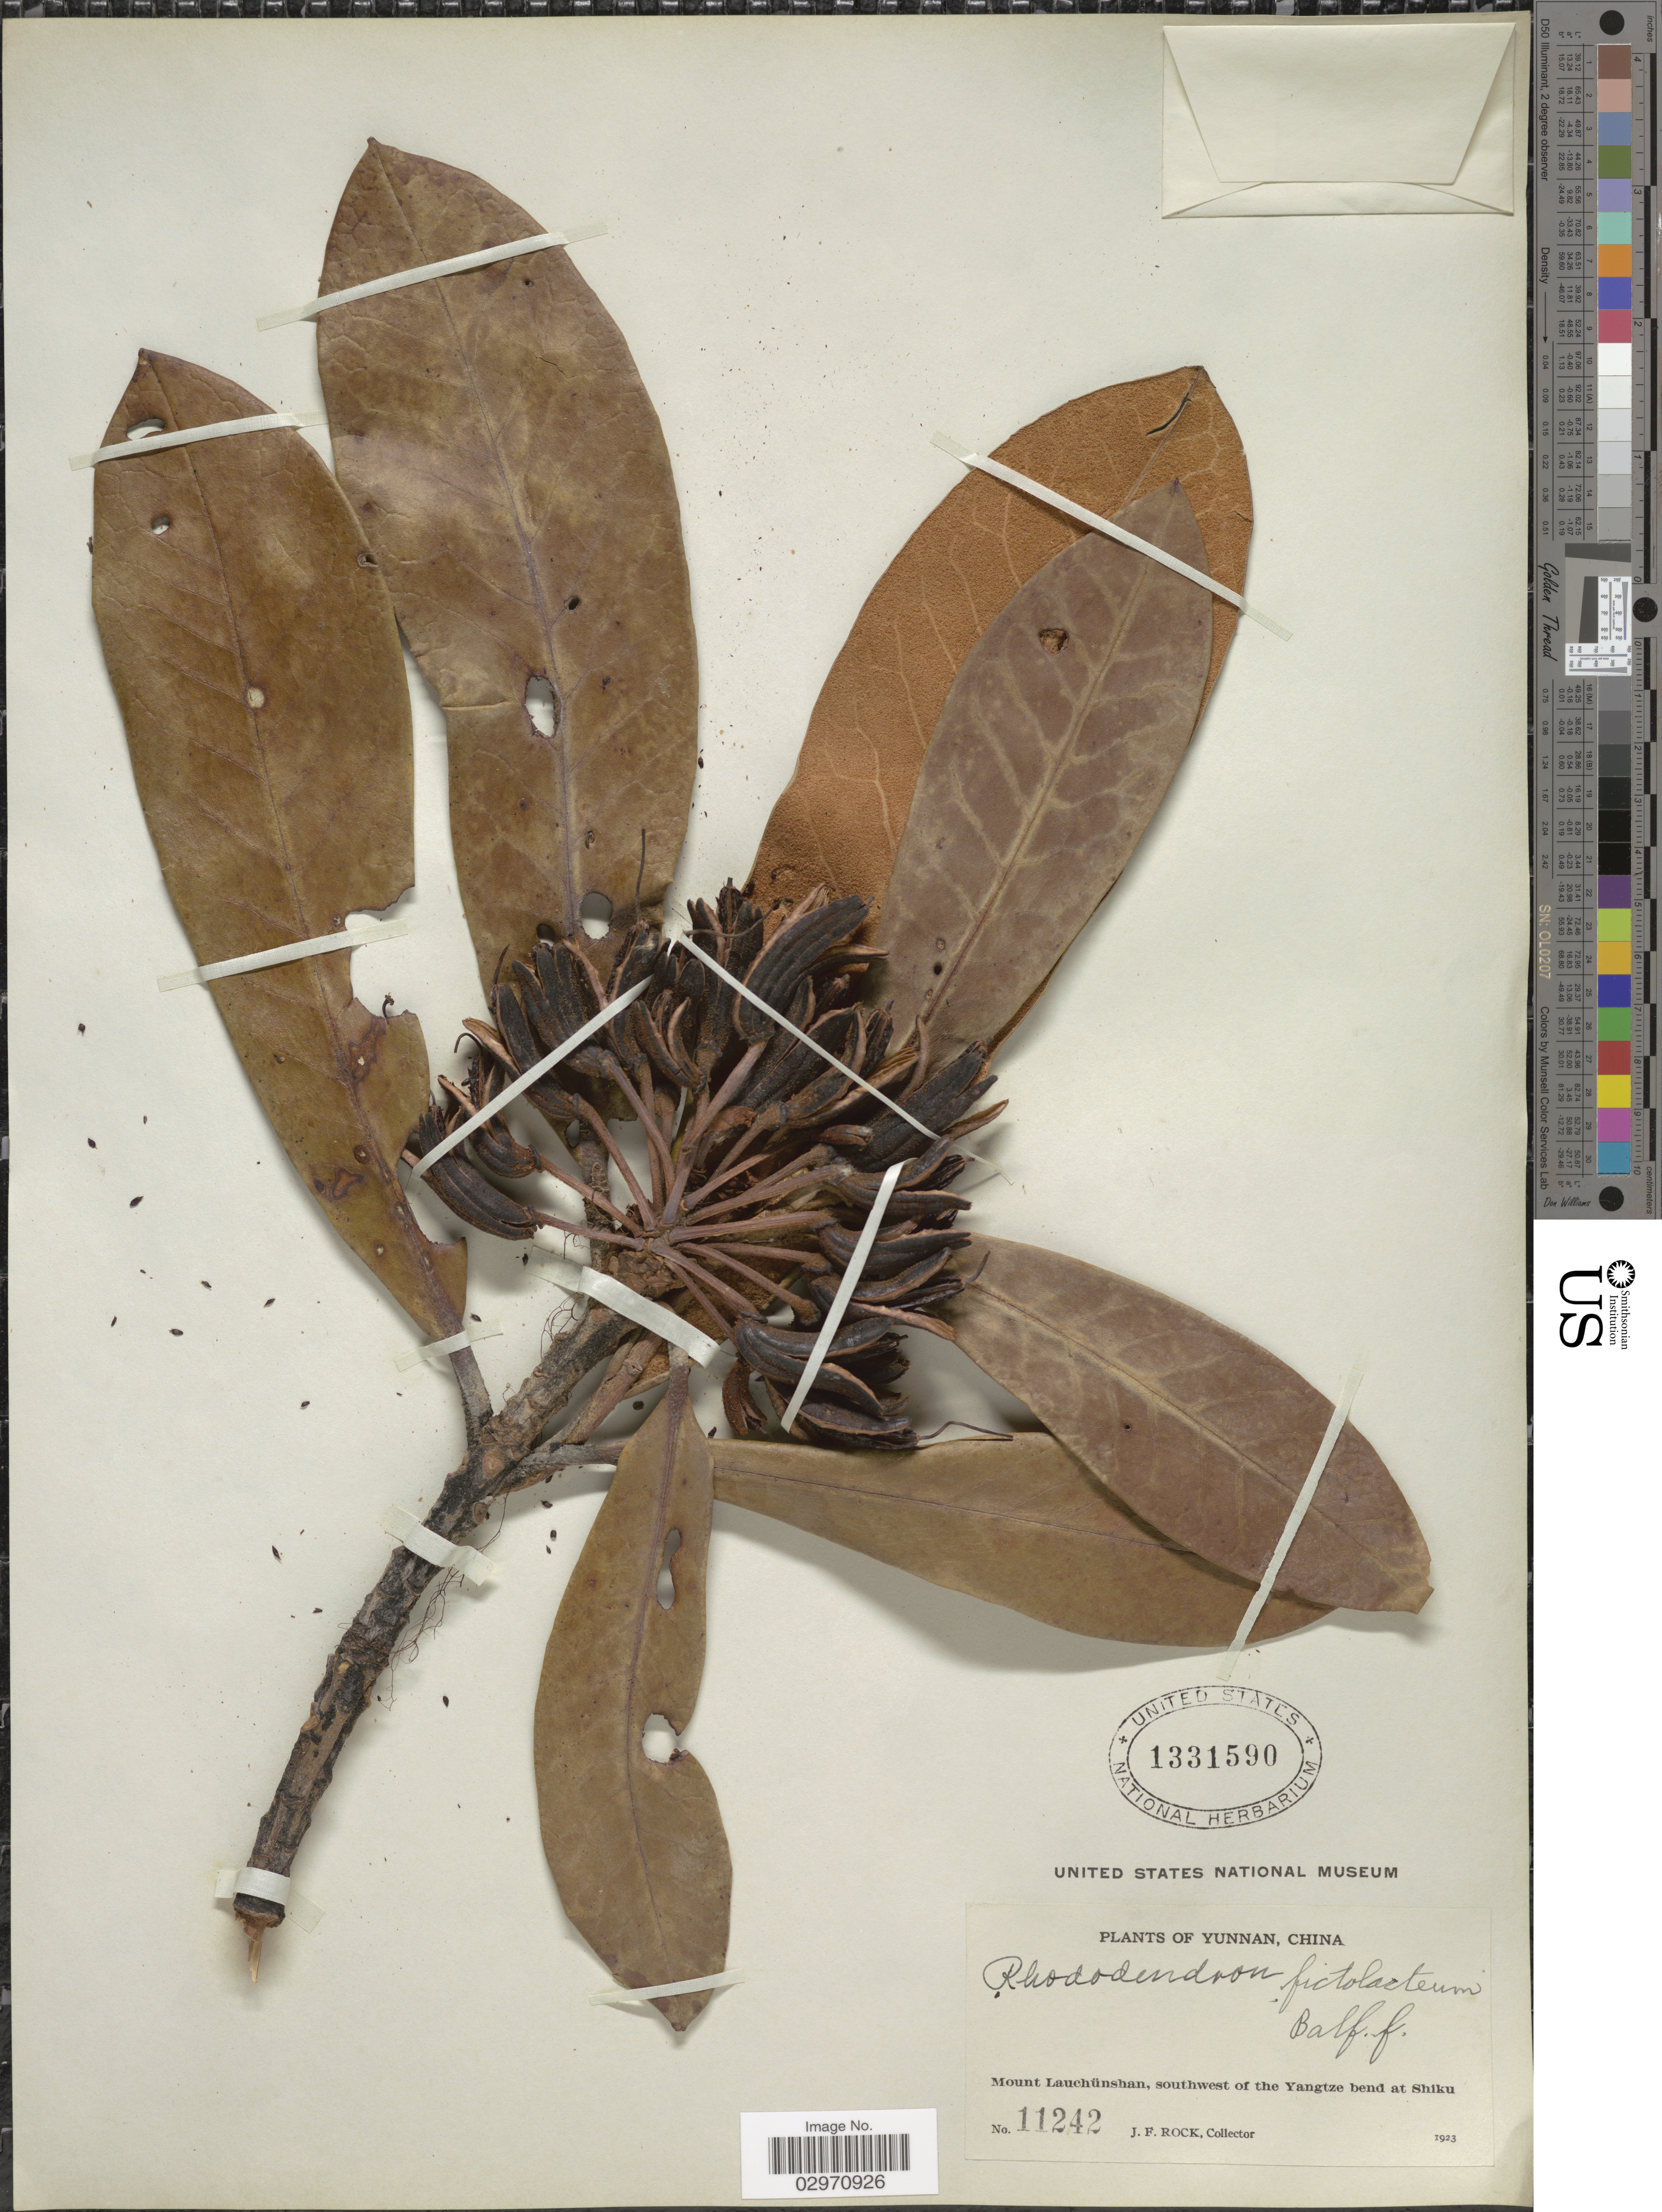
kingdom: Plantae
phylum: Tracheophyta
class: Magnoliopsida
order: Ericales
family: Ericaceae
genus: Rhododendron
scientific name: Rhododendron fictolacteum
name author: Balf. f.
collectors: J. Rock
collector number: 11242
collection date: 1923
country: China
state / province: Yunnan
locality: Mount Lauchünshan, southwest of the Yangtze bend at Shiku.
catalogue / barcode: US 1331590